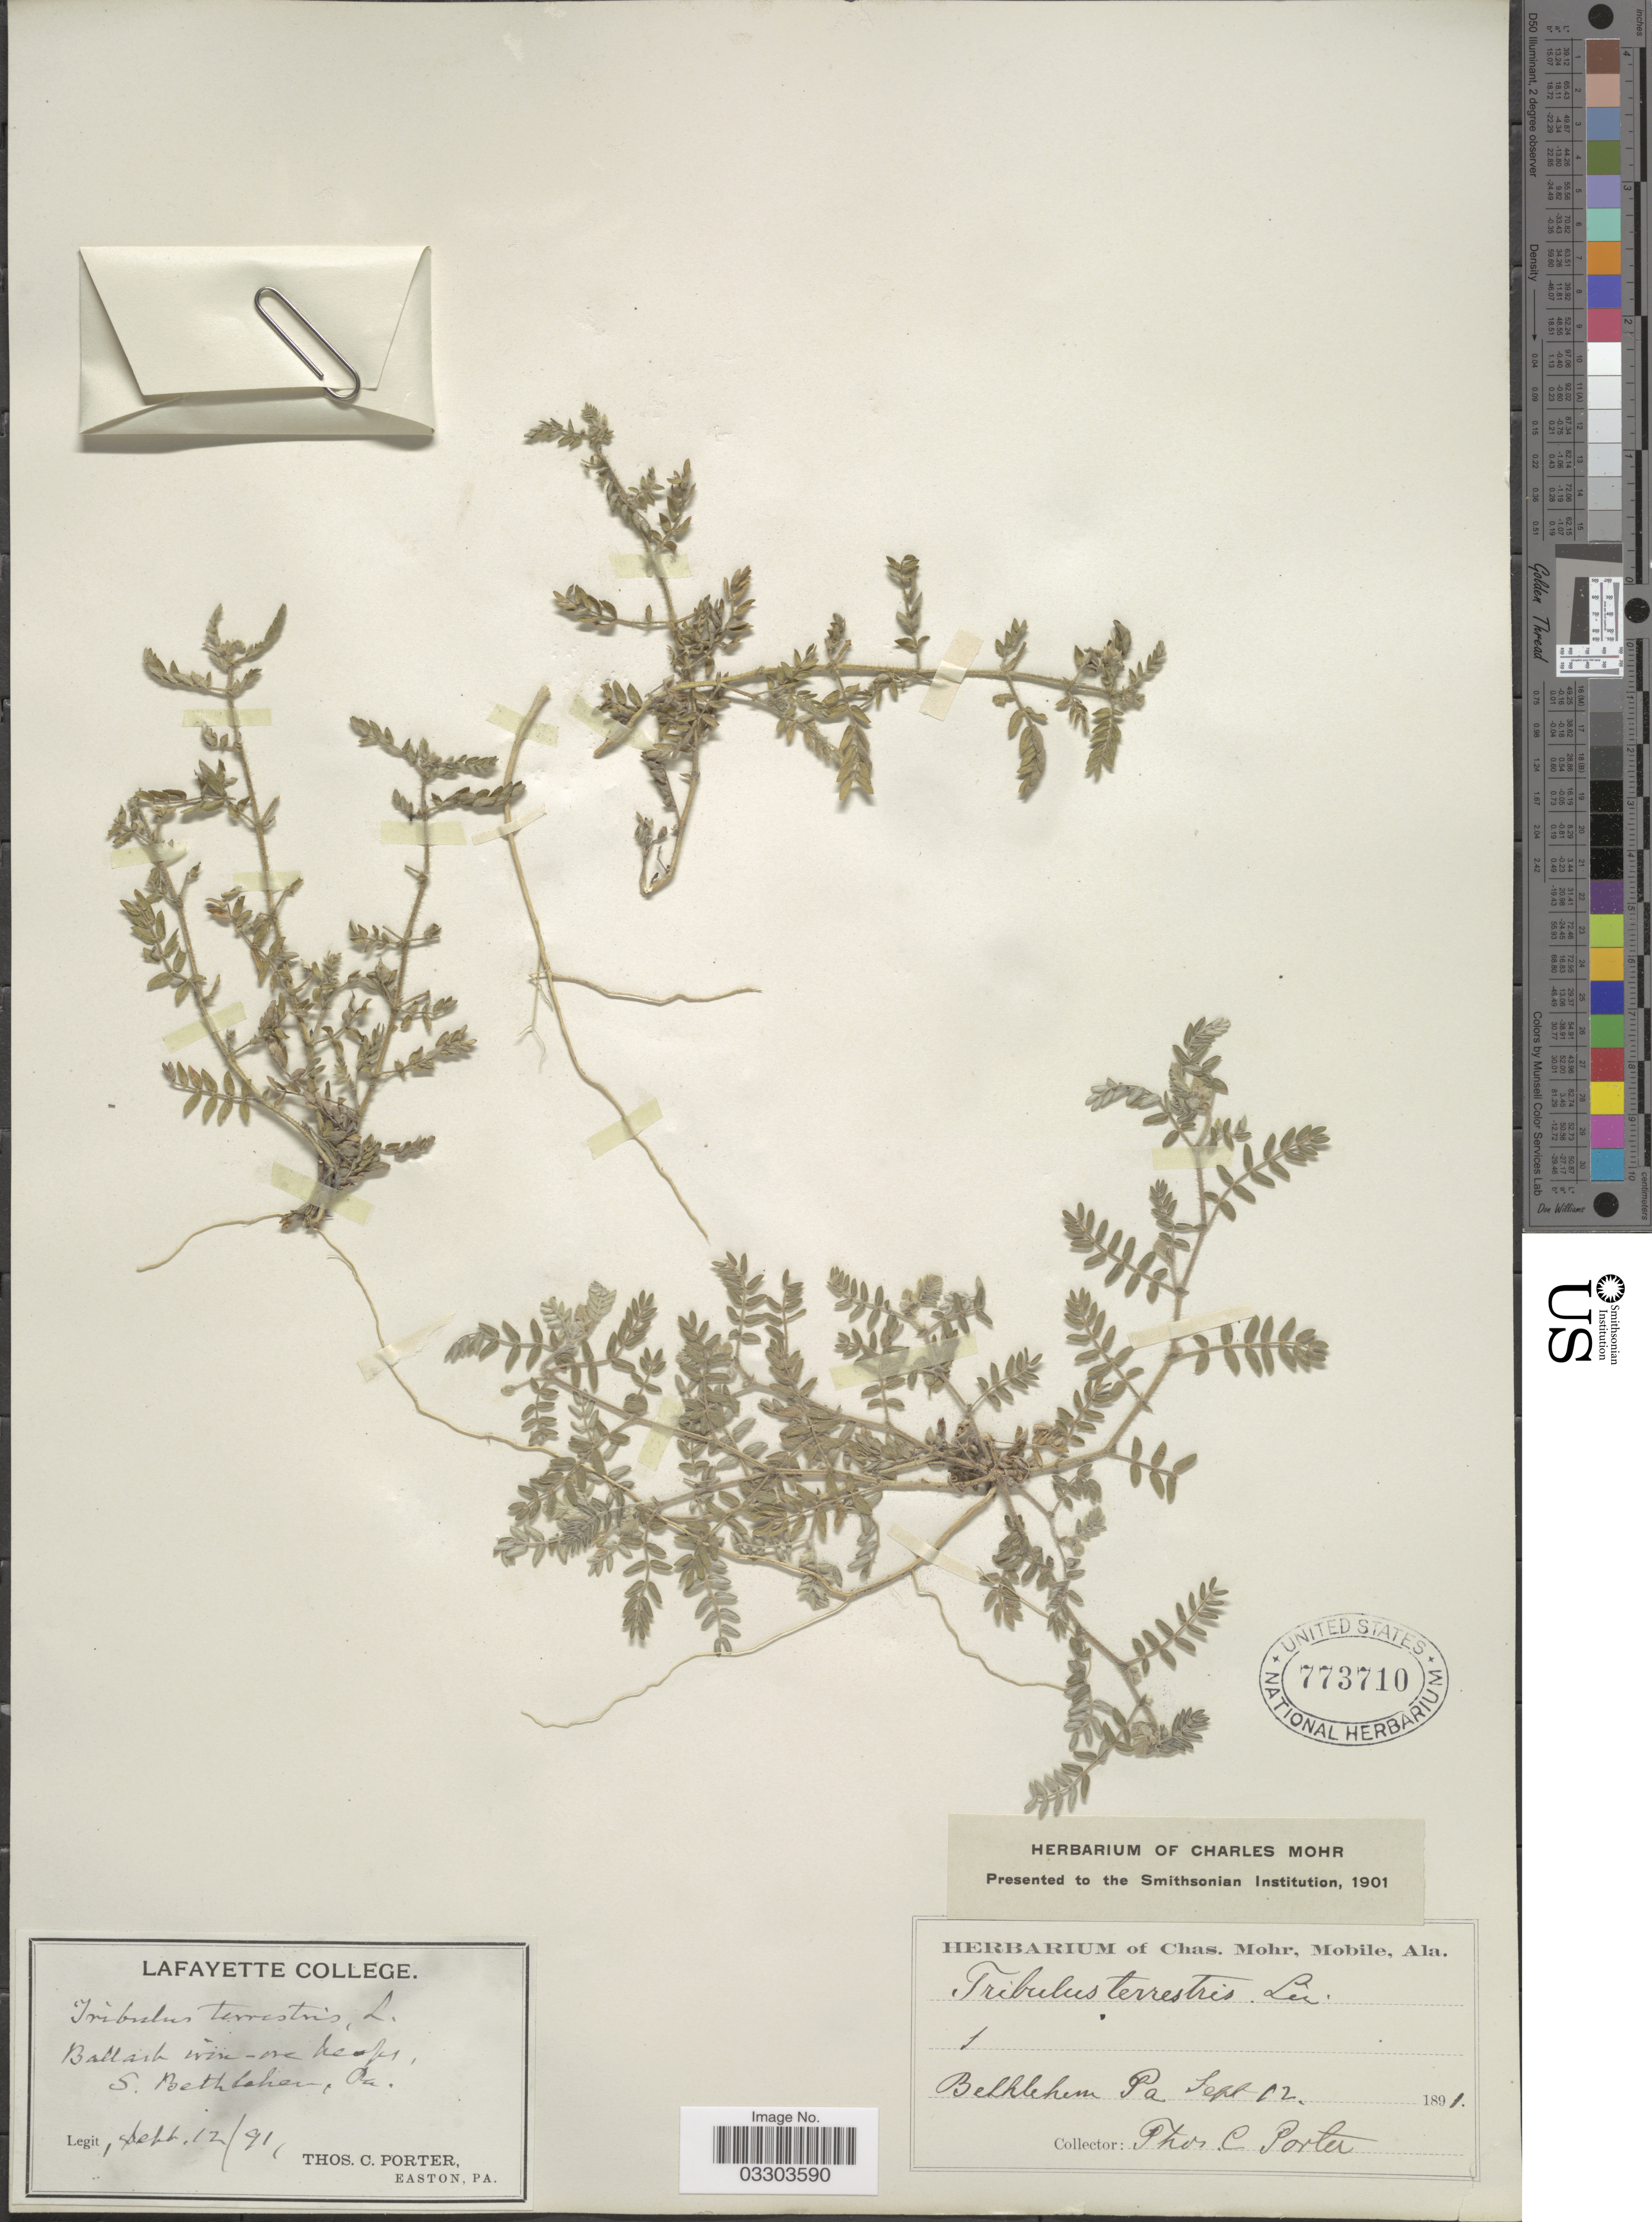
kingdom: Plantae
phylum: Tracheophyta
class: Magnoliopsida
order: Zygophyllales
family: Zygophyllaceae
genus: Tribulus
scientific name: Tribulus terrestris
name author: L.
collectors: T. Porter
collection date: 1891-09-12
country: United States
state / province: Pennsylvania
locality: S. Bethlehem Pa.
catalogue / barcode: US 773710